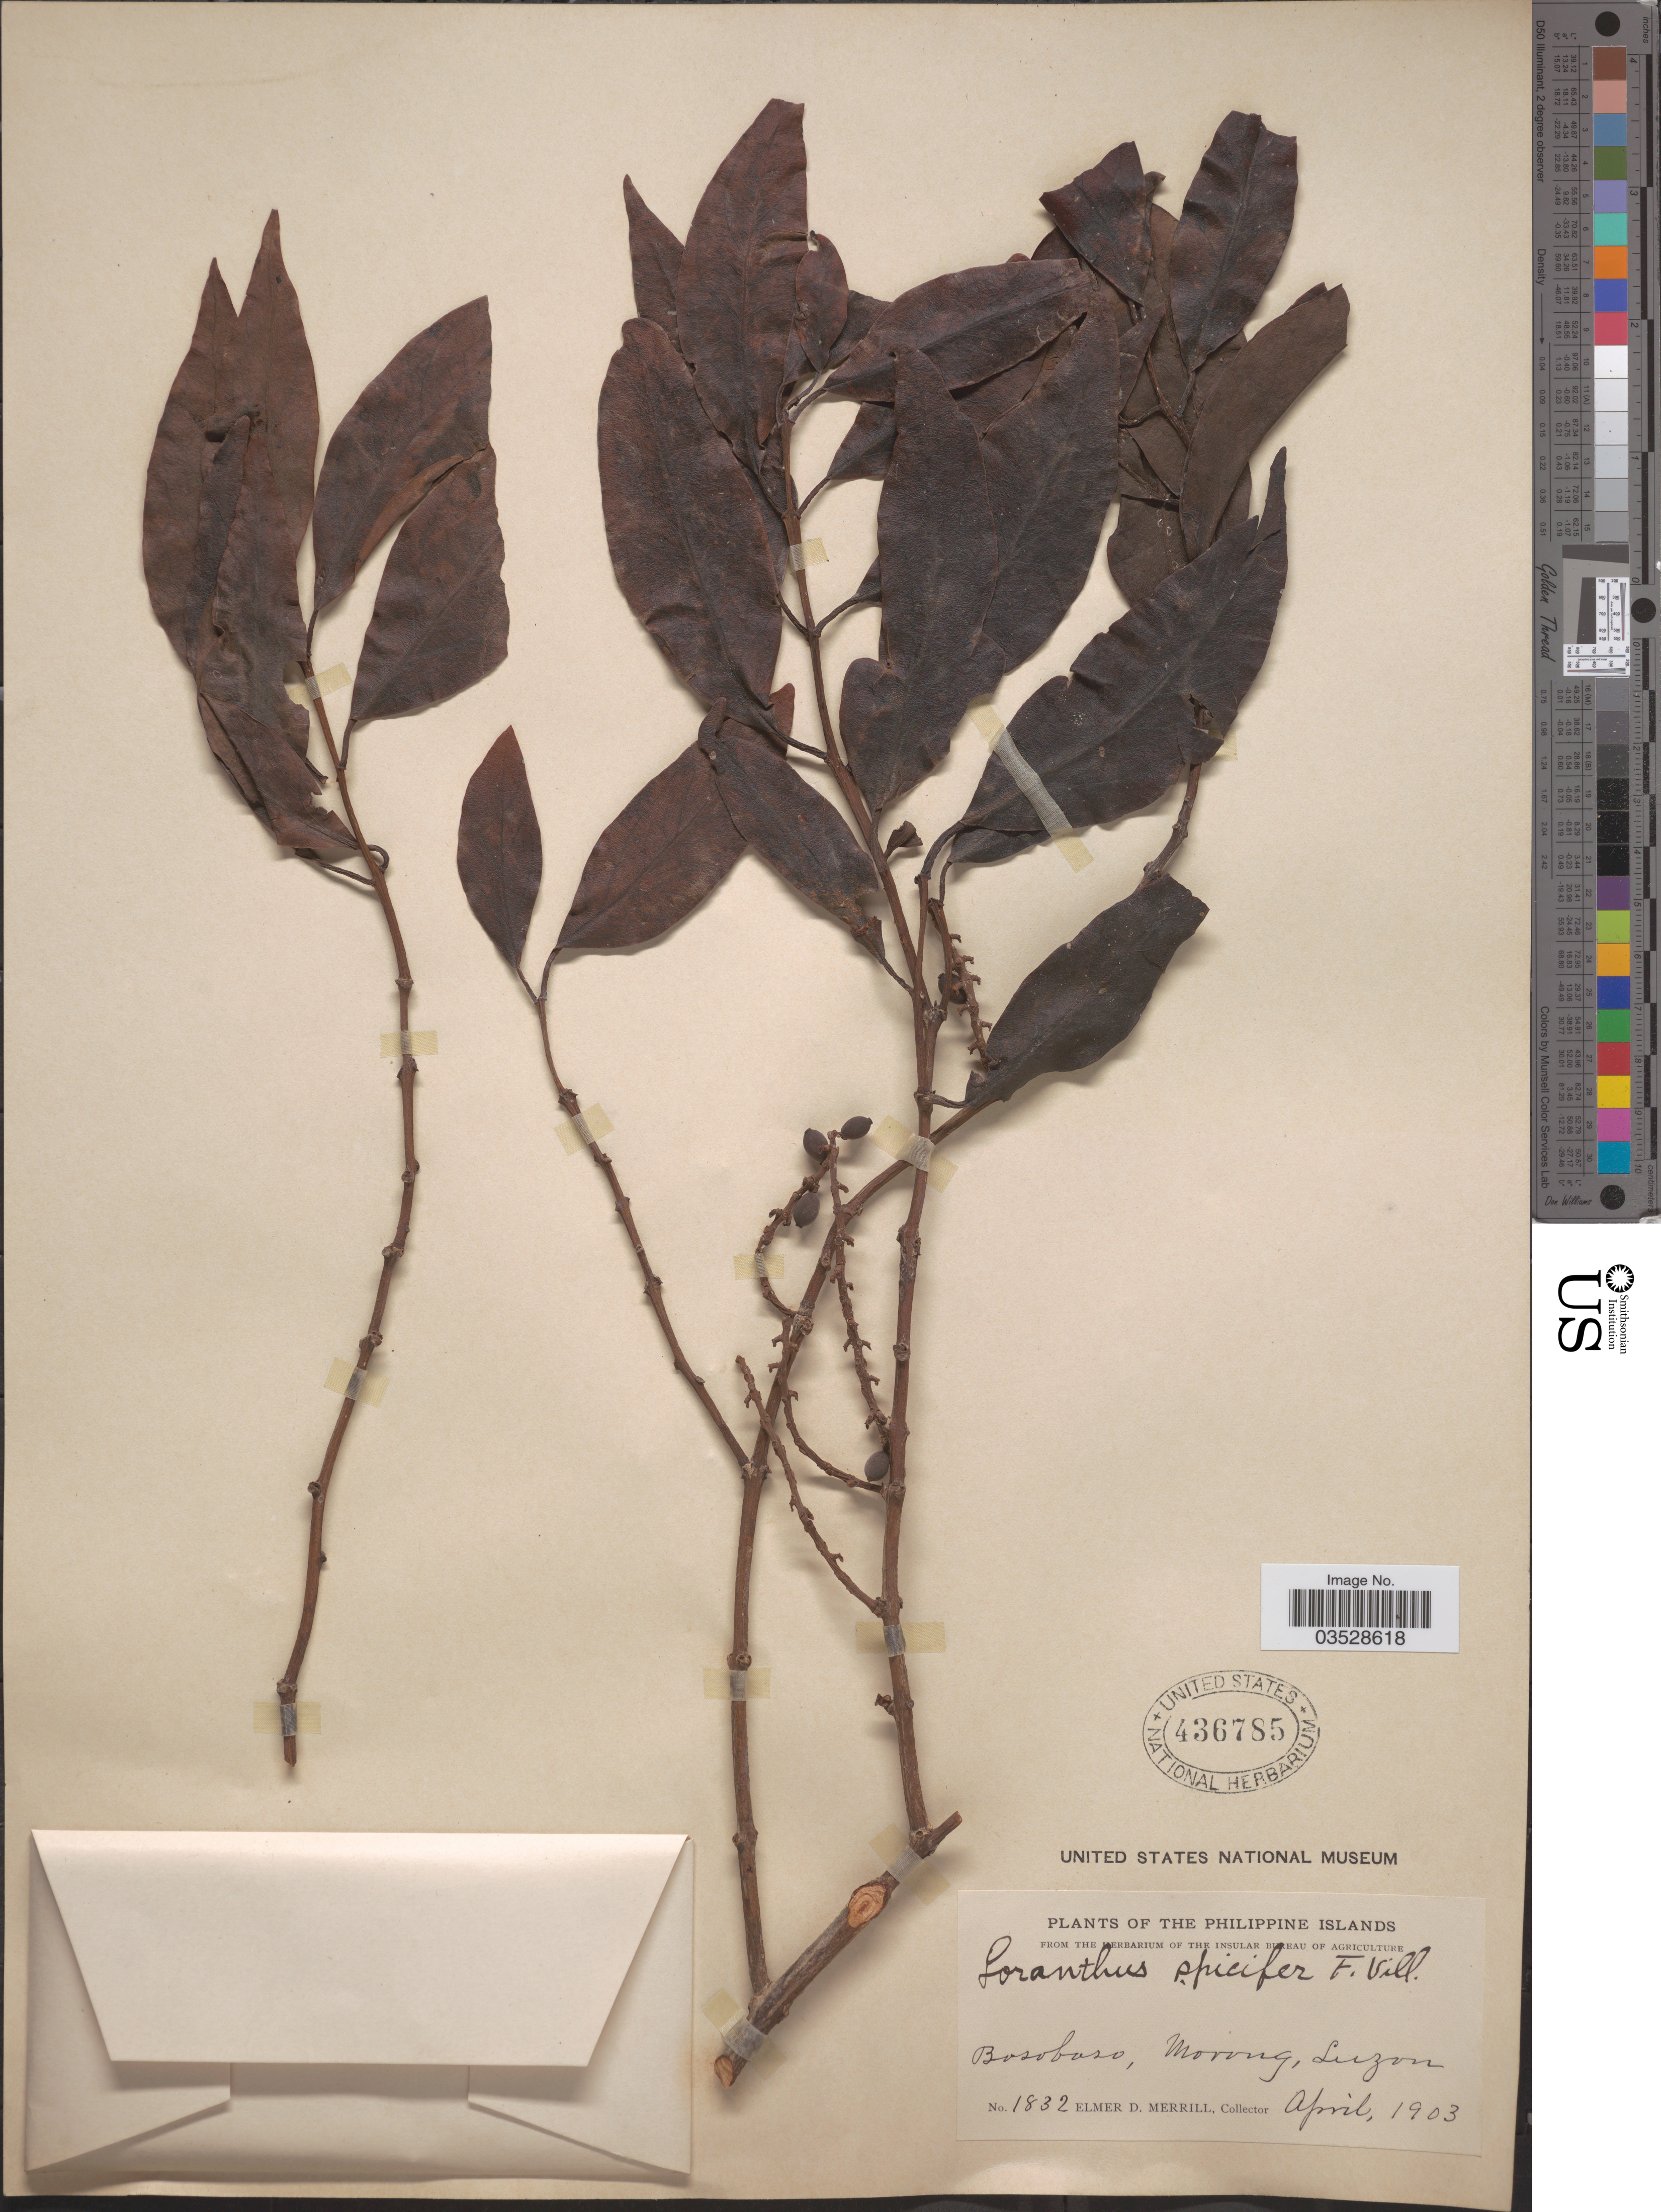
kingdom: Plantae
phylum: Tracheophyta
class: Magnoliopsida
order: Santalales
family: Loranthaceae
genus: Loranthus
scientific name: Loranthus pentapetalus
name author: Roxb.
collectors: E. D. Merrill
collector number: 1832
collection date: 1903-04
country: Philippines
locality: Bosoboso, Morong, Luzon.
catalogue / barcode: US 436785